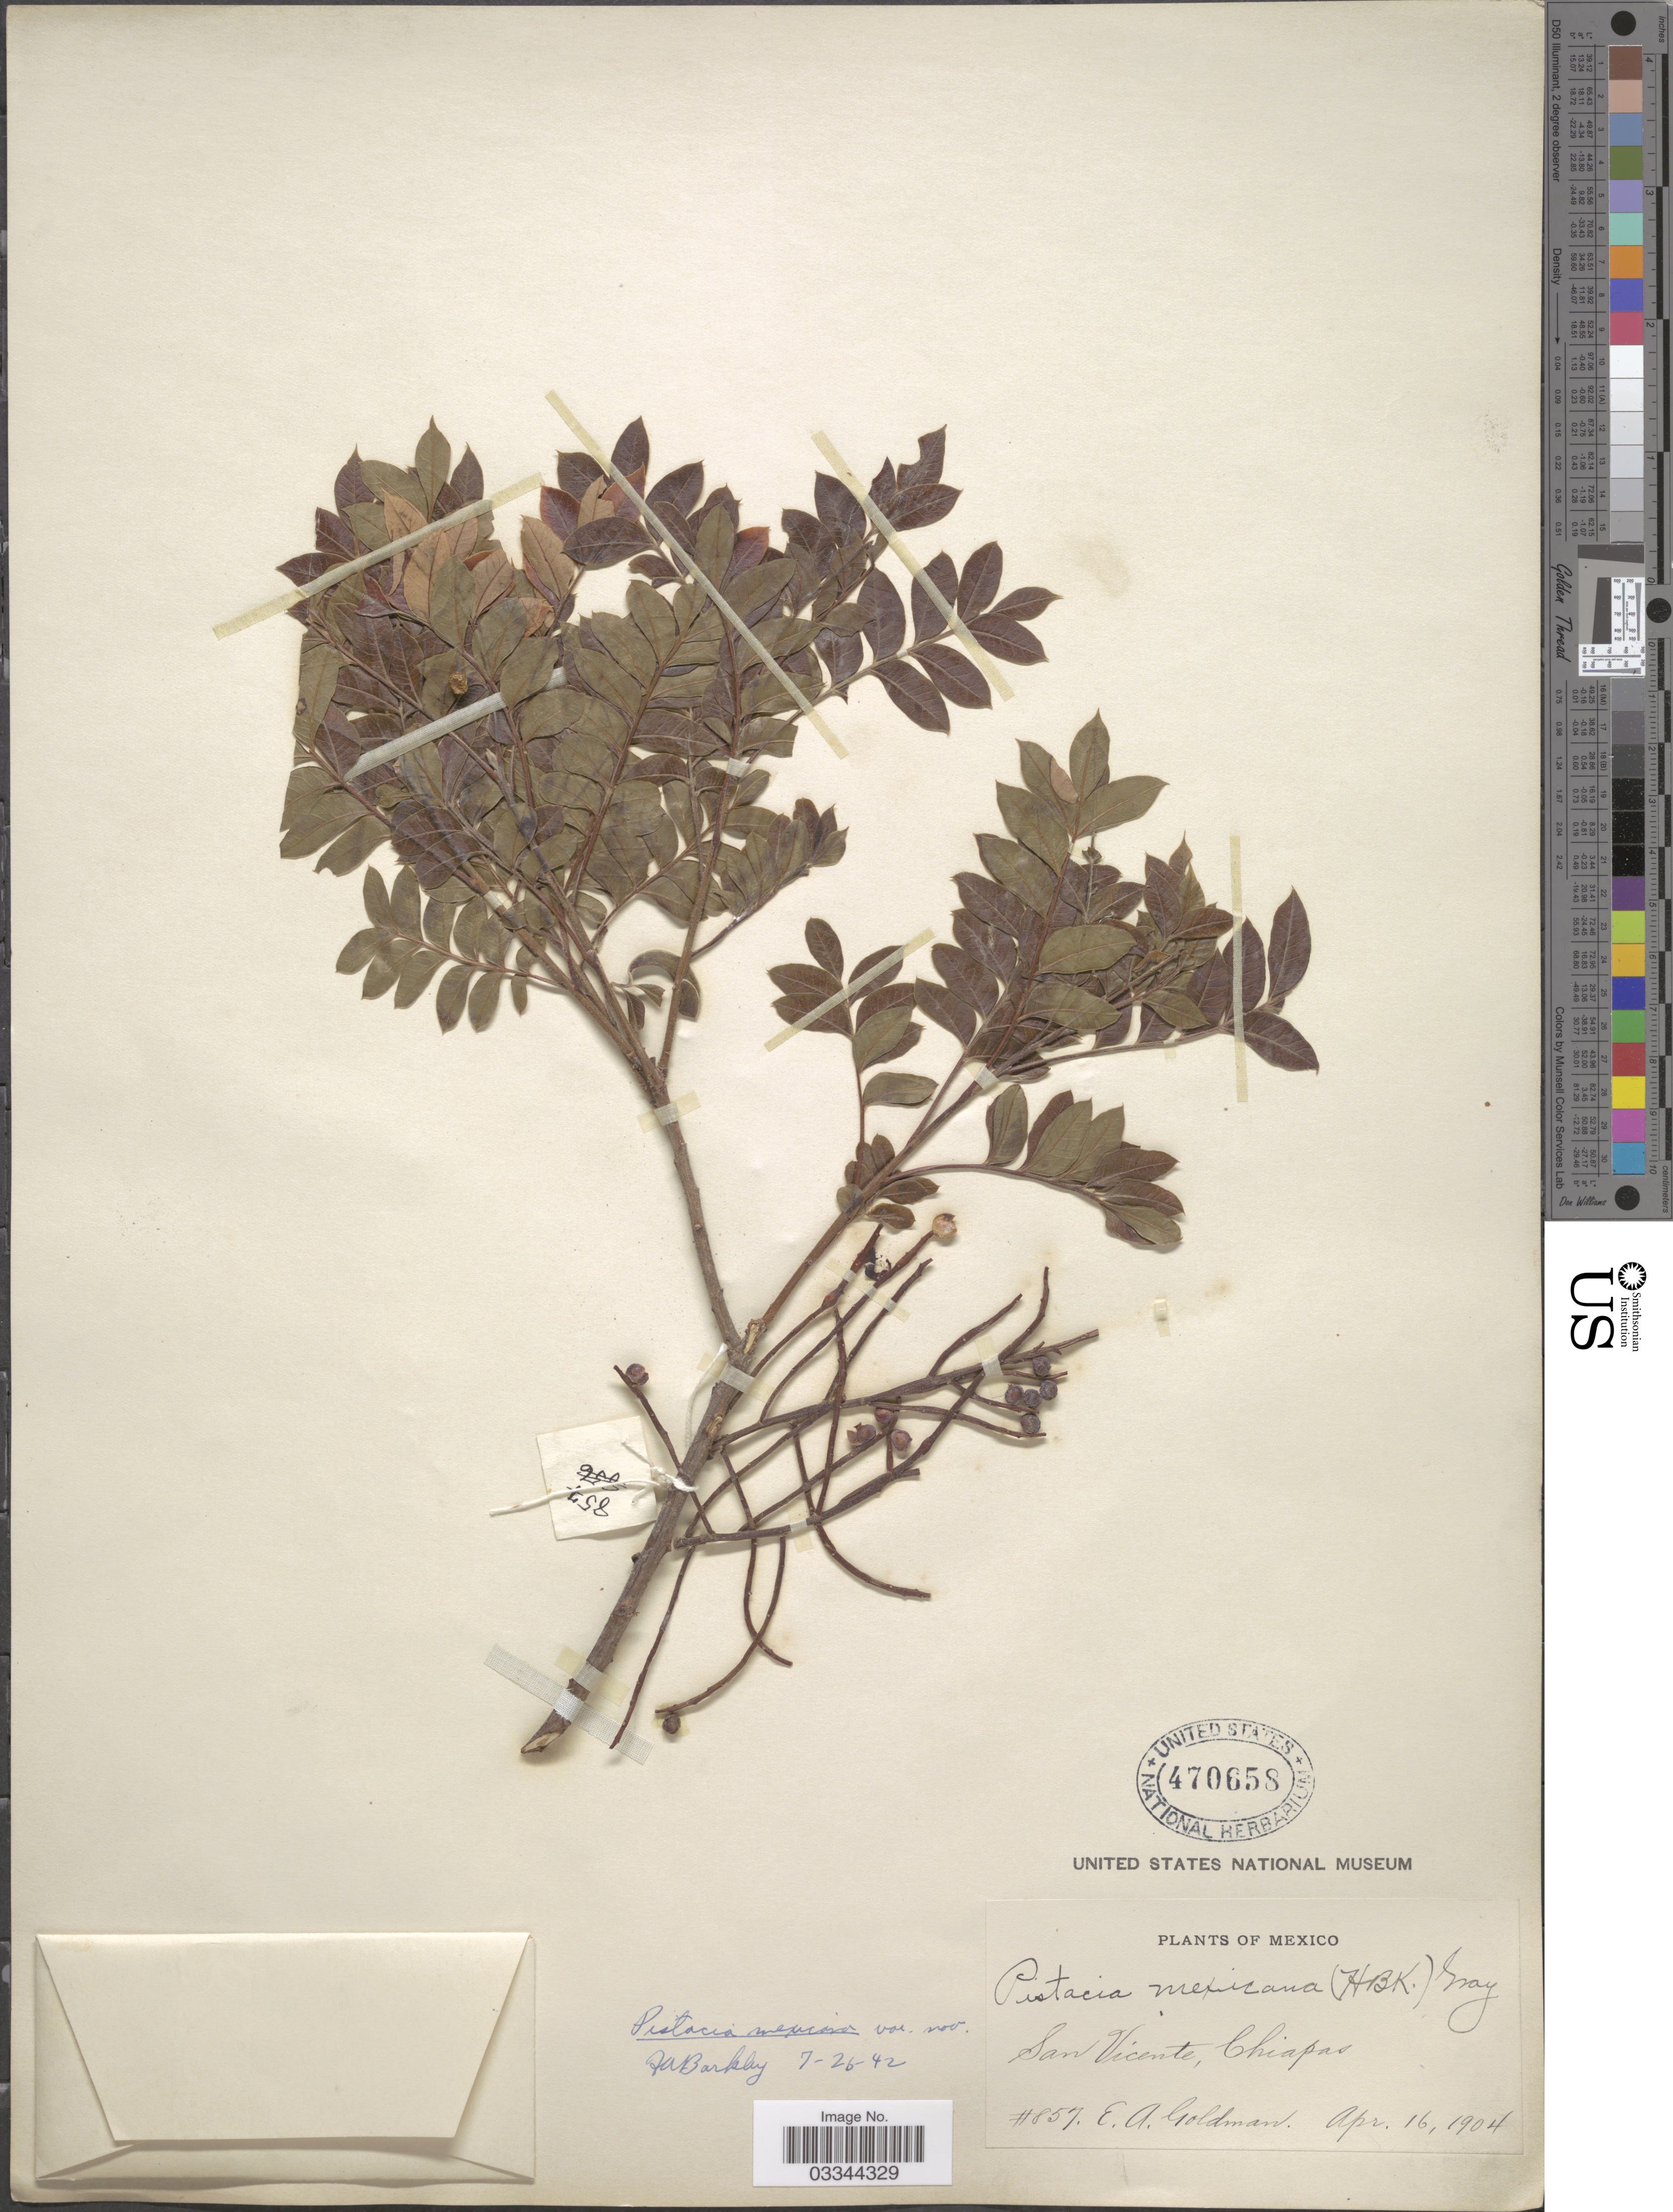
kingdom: Plantae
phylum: Tracheophyta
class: Magnoliopsida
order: Sapindales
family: Anacardiaceae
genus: Pistacia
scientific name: Pistacia mexicana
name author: Kunth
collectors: E. A. Goldman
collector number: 857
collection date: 1904-04-16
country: Mexico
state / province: Chiapas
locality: San Vicente.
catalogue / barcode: US 470658